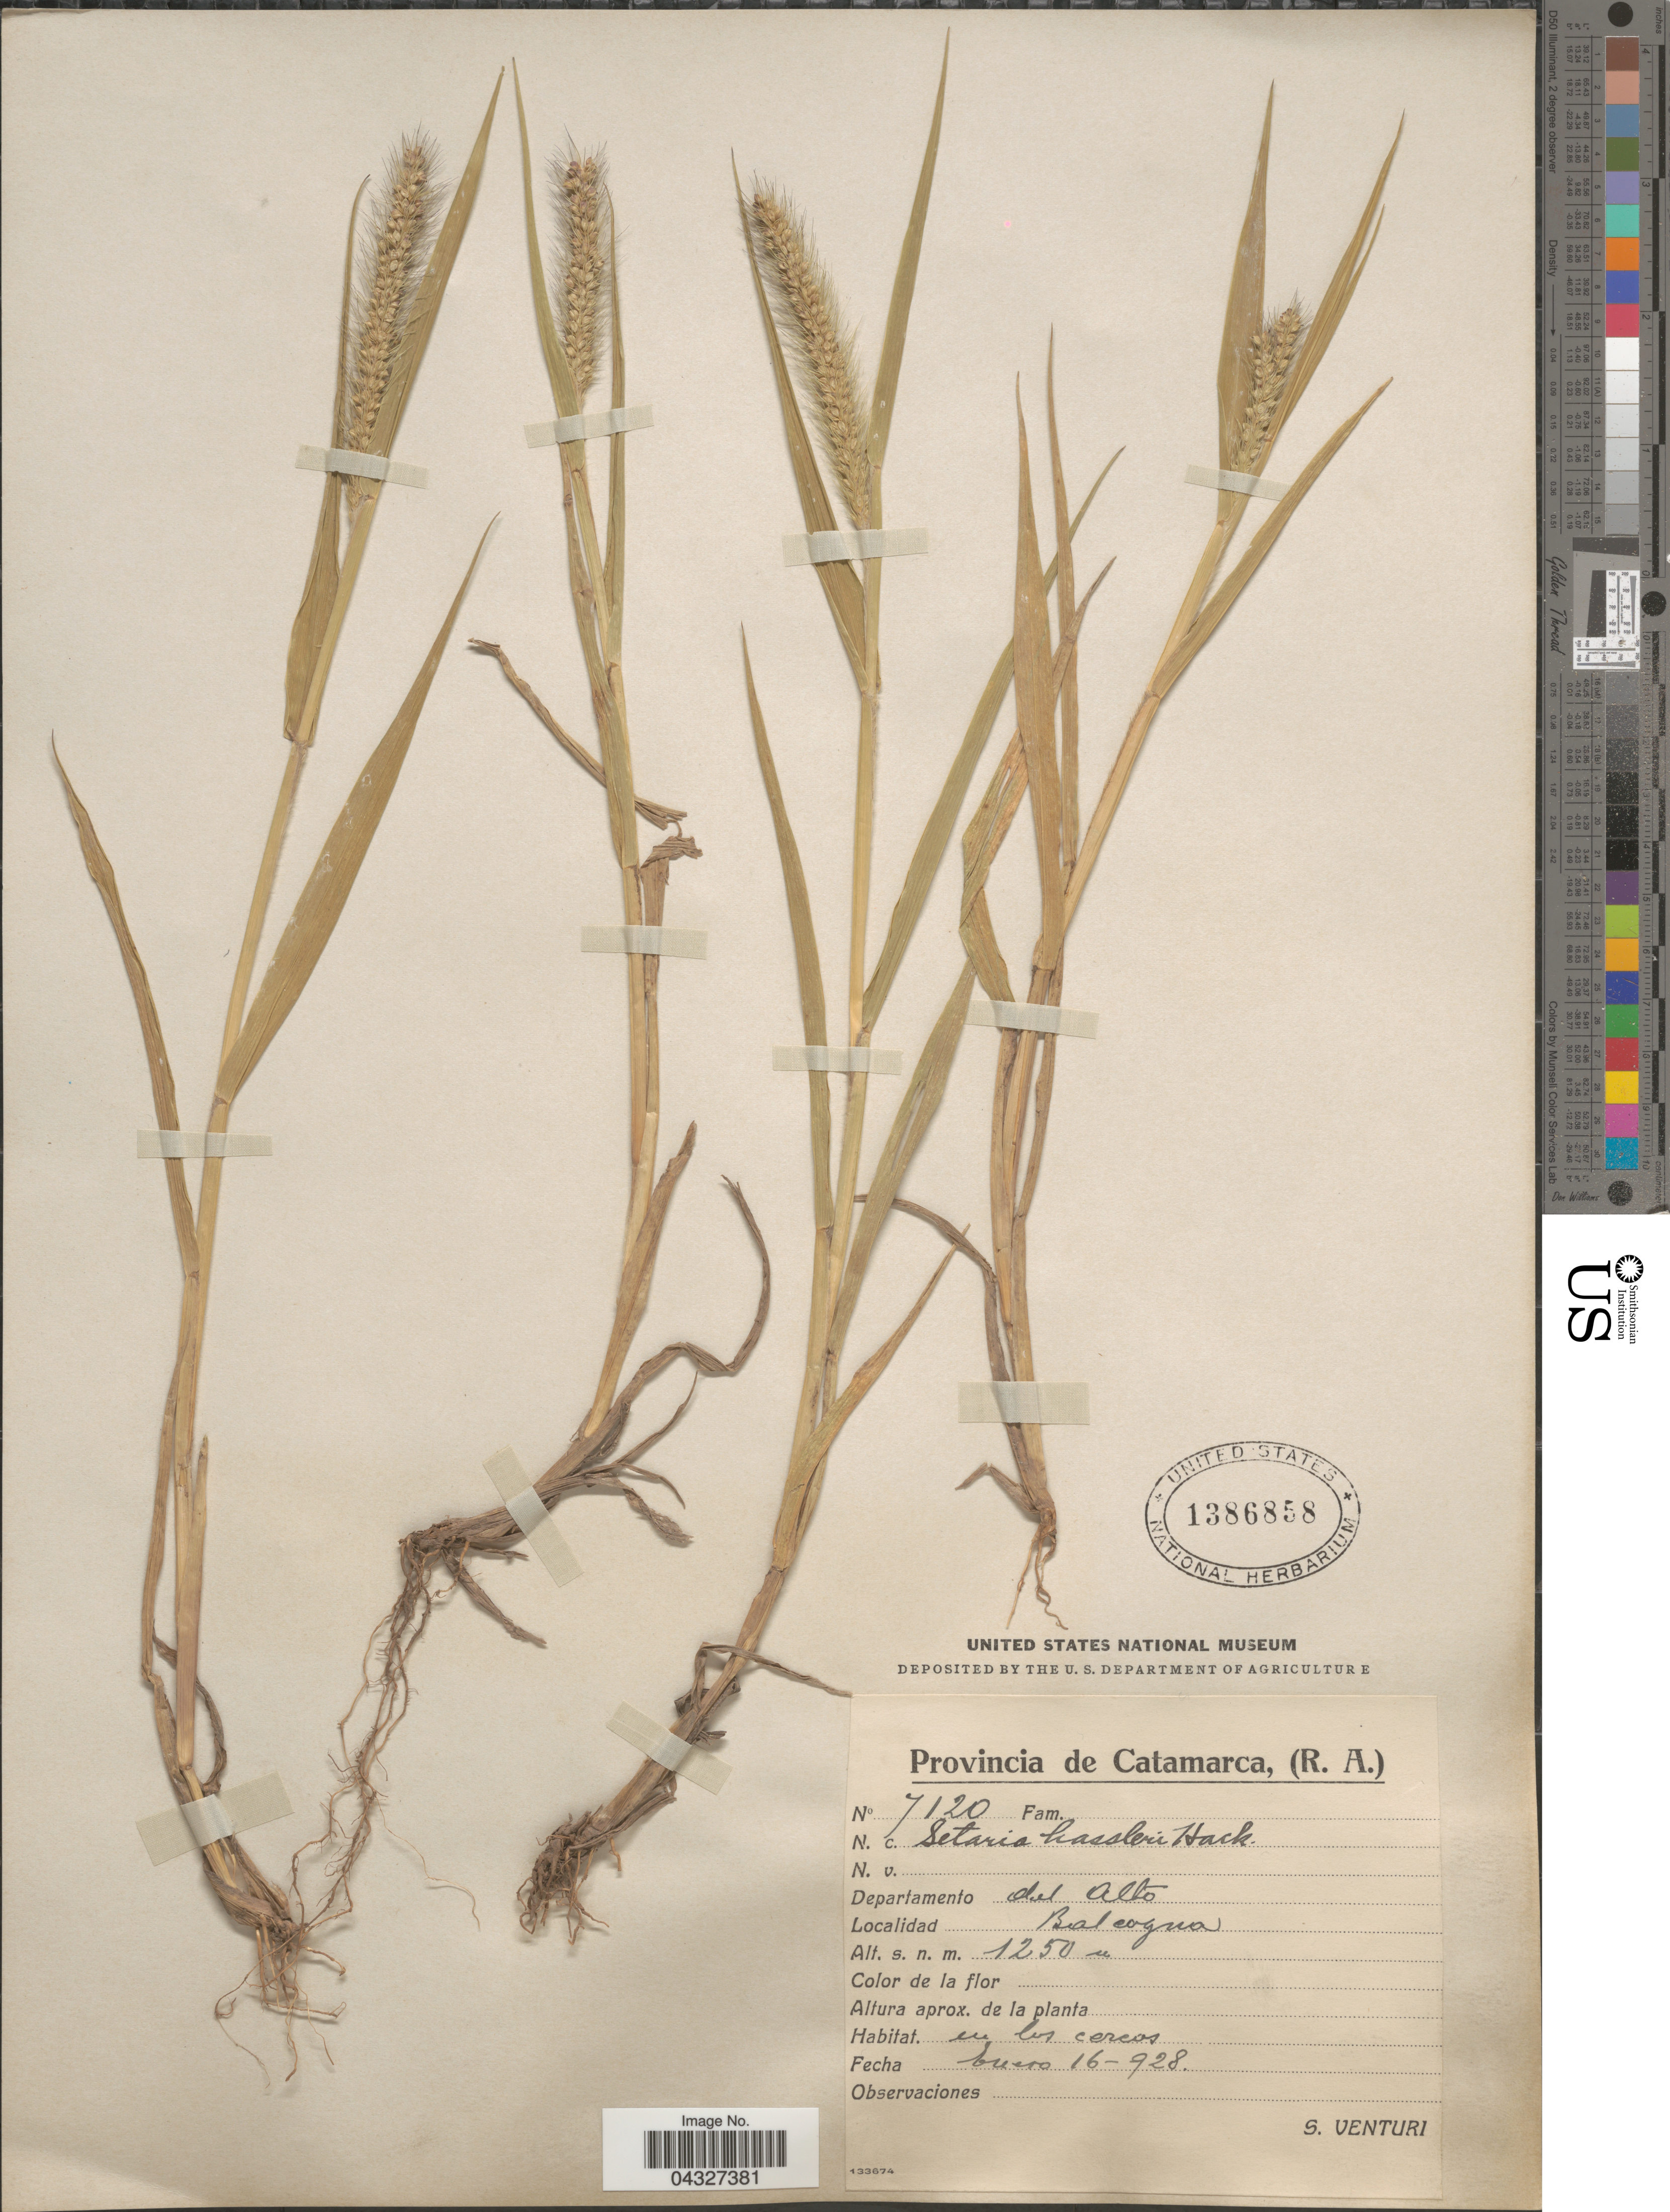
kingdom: Plantae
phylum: Tracheophyta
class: Liliopsida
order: Poales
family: Poaceae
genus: Setaria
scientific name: Setaria hassleri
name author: Hack. in Chodat & Hassl.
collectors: S. Venturi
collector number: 7120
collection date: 1928-01-16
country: Argentina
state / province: Catamarca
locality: Departamento del Alto. Balcozna.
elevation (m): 1250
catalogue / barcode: US 1386858